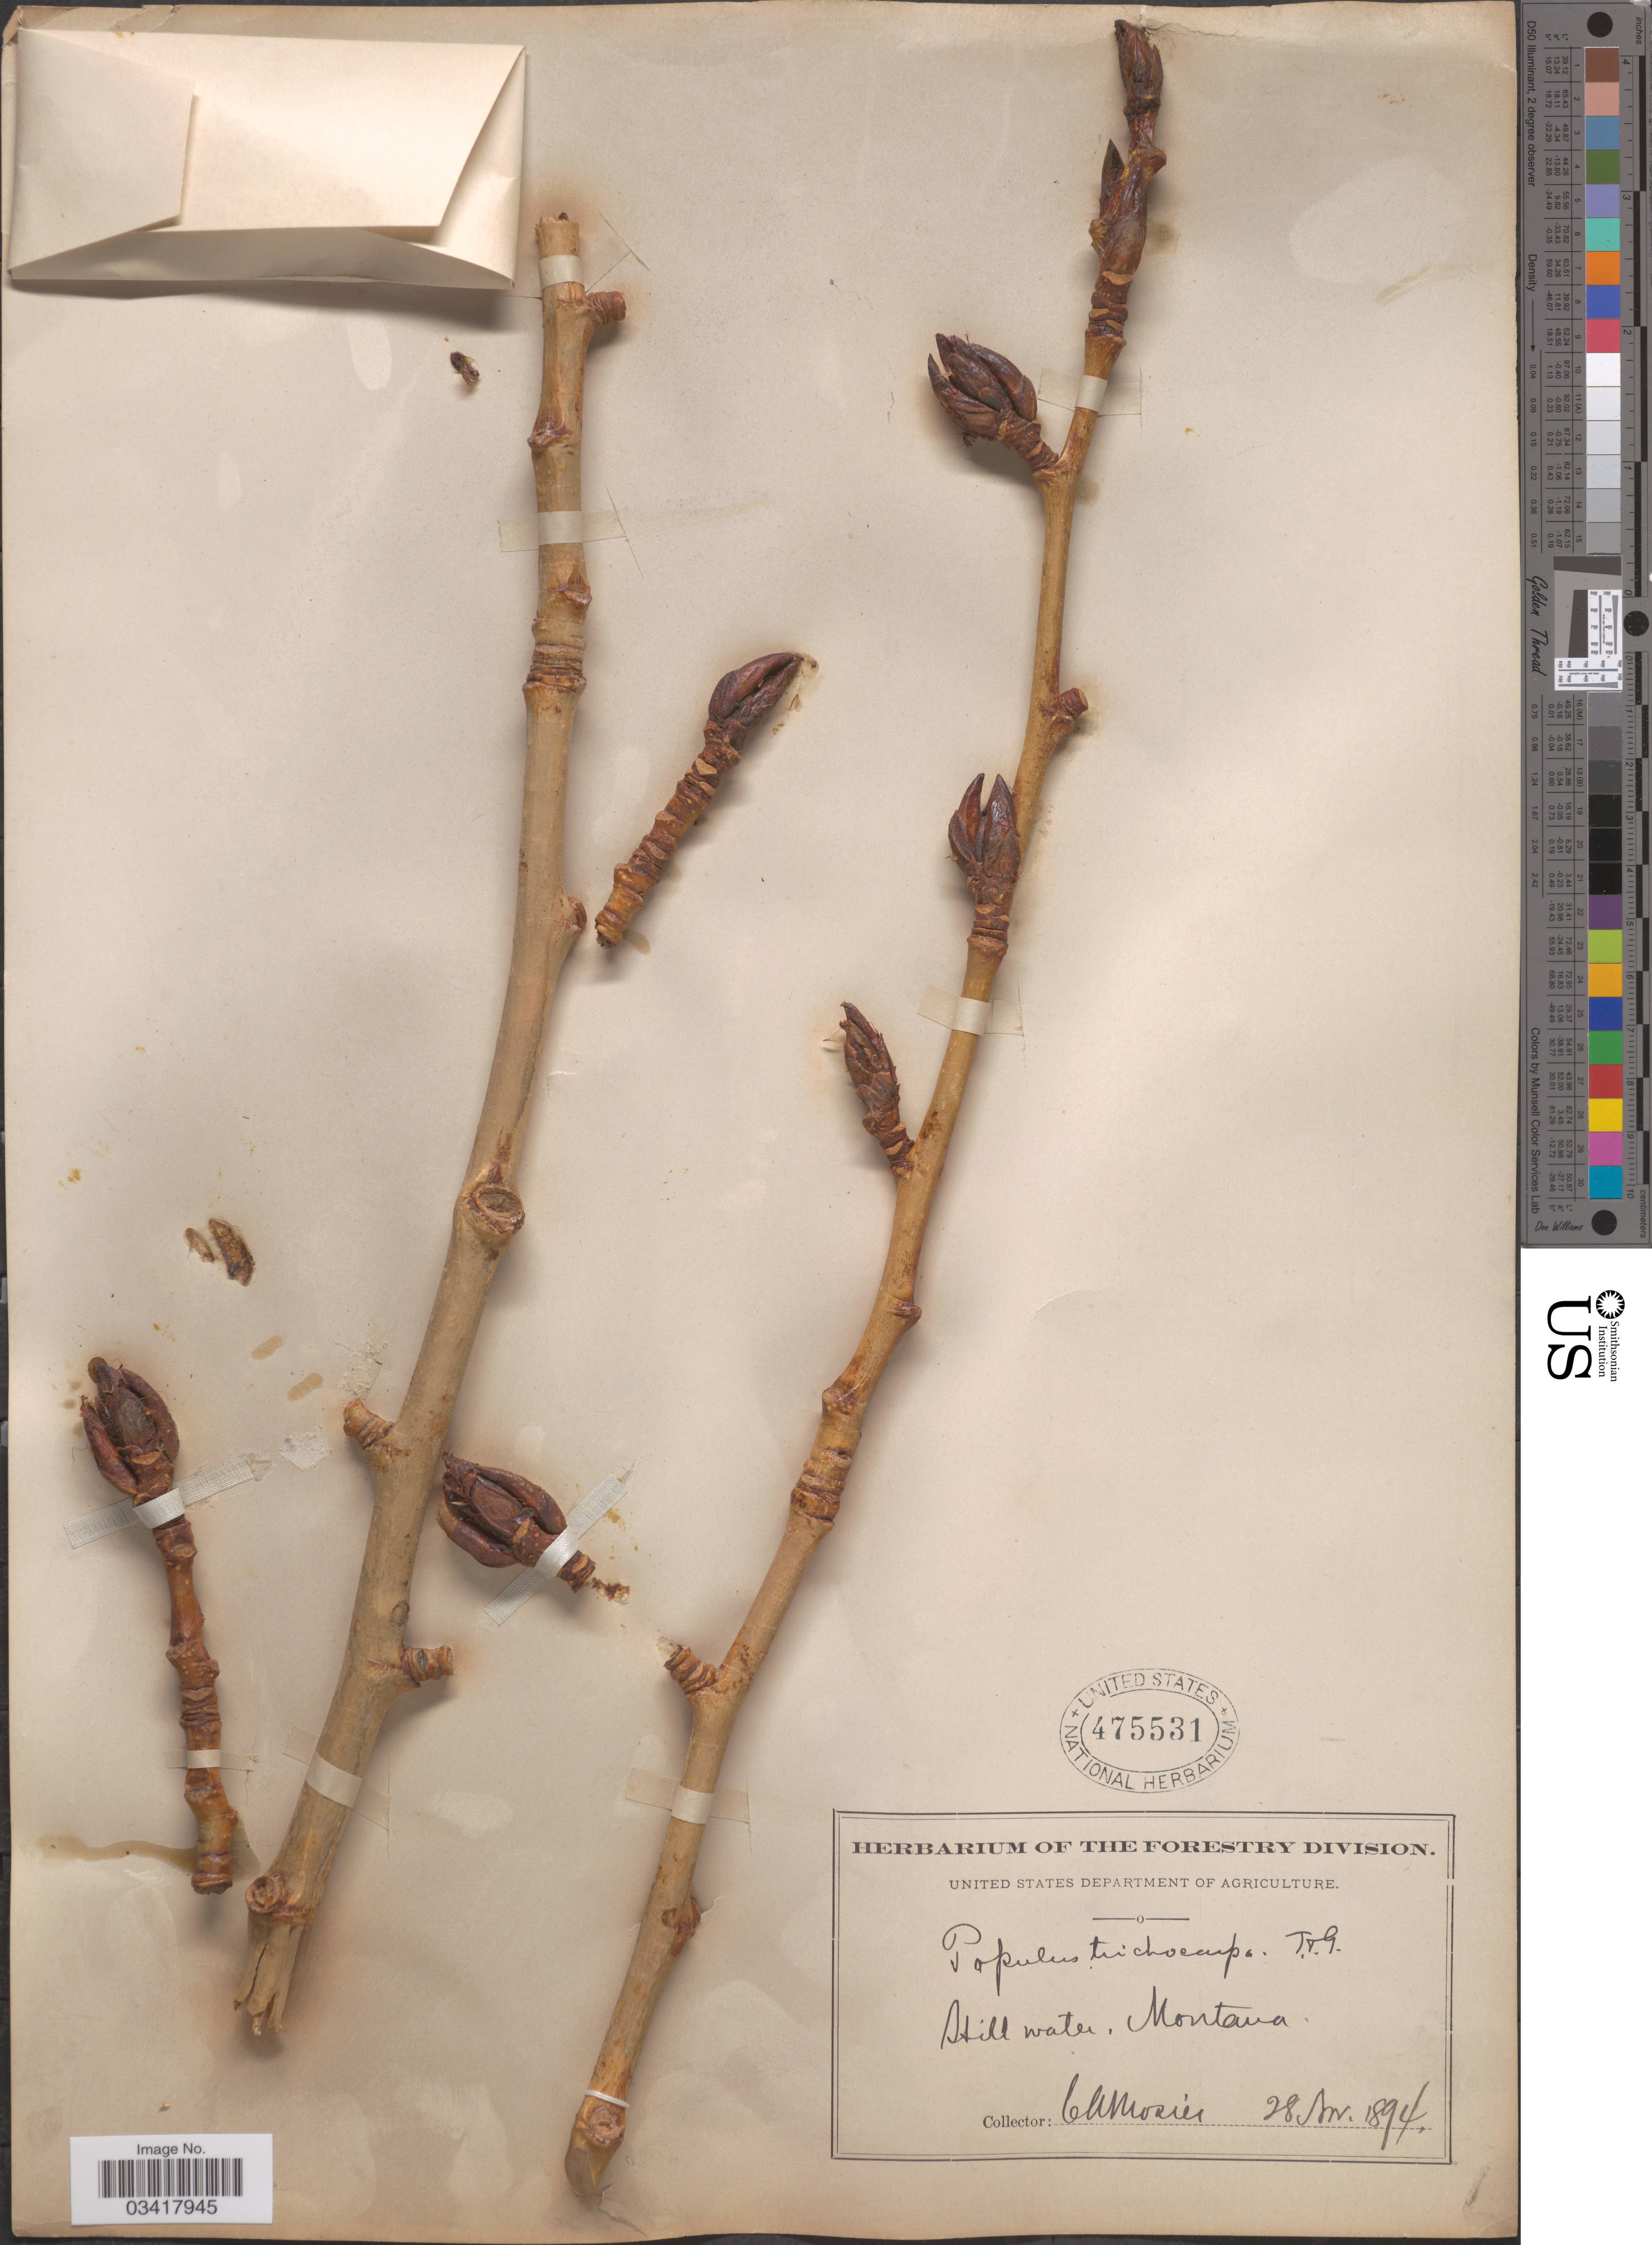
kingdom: Plantae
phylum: Tracheophyta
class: Magnoliopsida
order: Malpighiales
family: Salicaceae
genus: Populus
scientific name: Populus trichocarpa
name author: Torr. & A. Gray ex W. Hook.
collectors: C. A. Mosier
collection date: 1894-11-28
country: United States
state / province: Montana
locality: Still water.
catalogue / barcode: US 475531